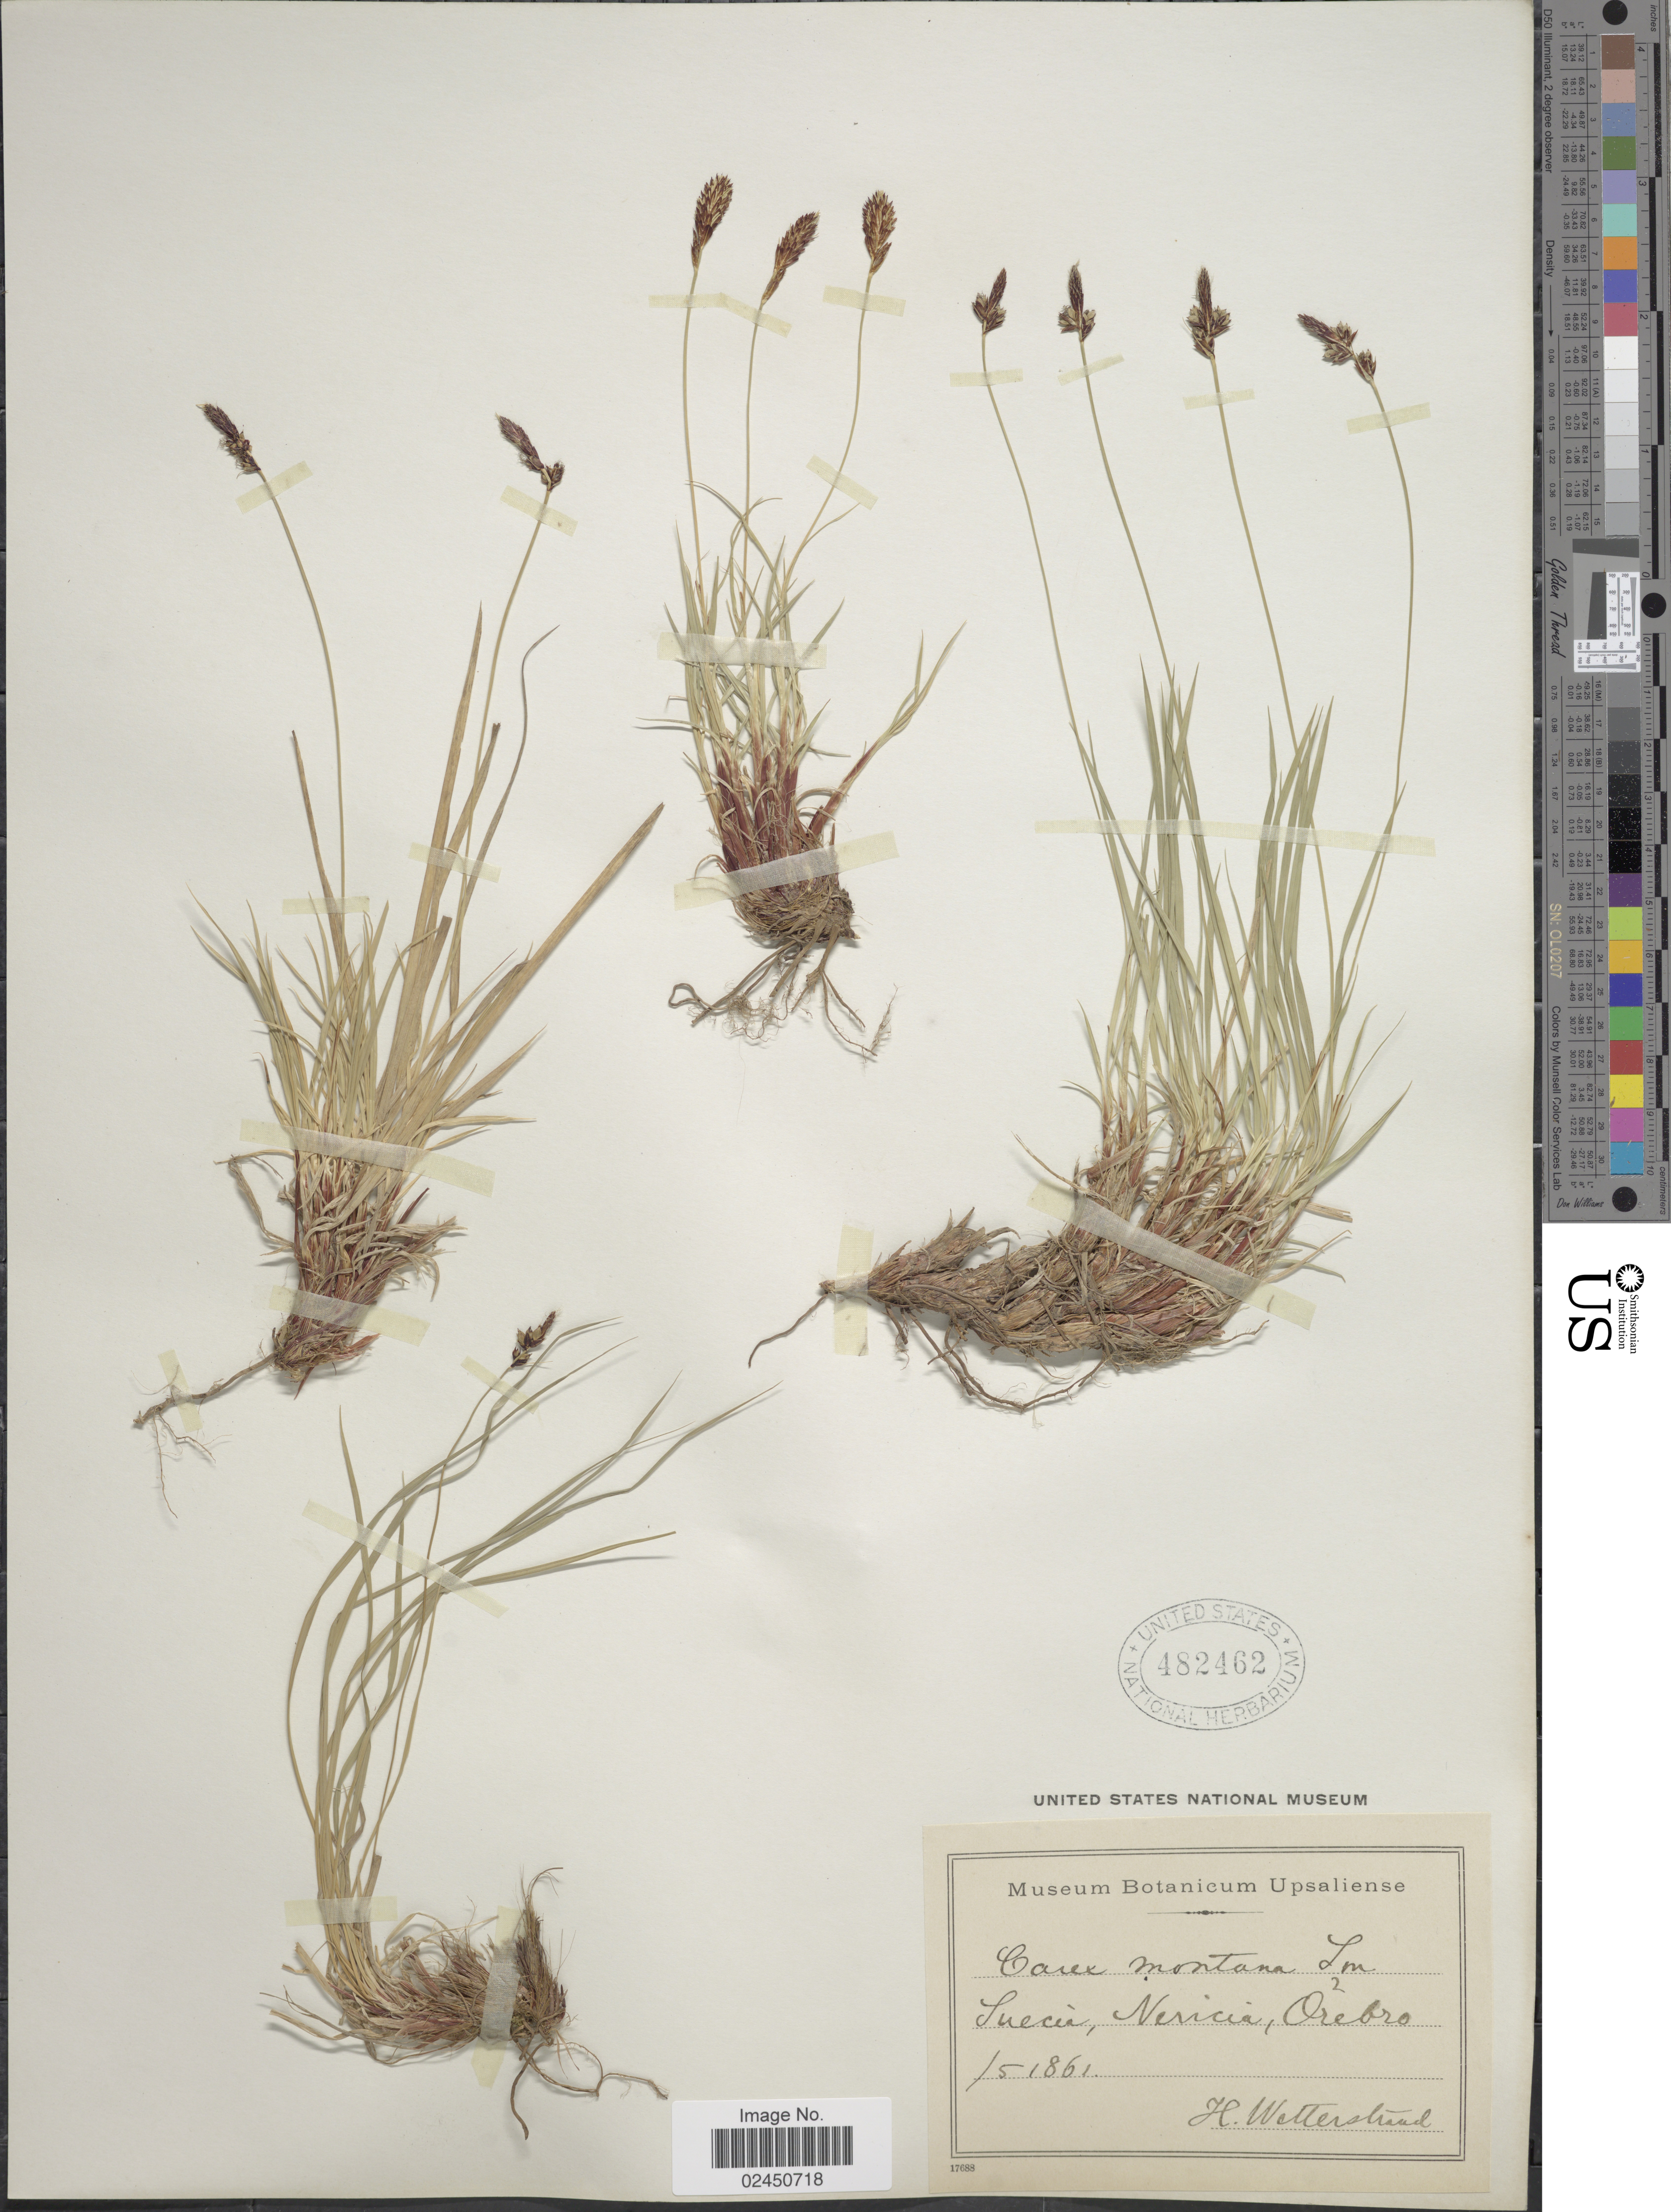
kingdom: Plantae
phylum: Tracheophyta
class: Liliopsida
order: Poales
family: Cyperaceae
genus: Carex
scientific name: Carex montana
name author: L.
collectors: H. Wetterstrand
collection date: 1861-05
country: Sweden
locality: Suecia, Nericia, Örebro.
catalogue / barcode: US 482462